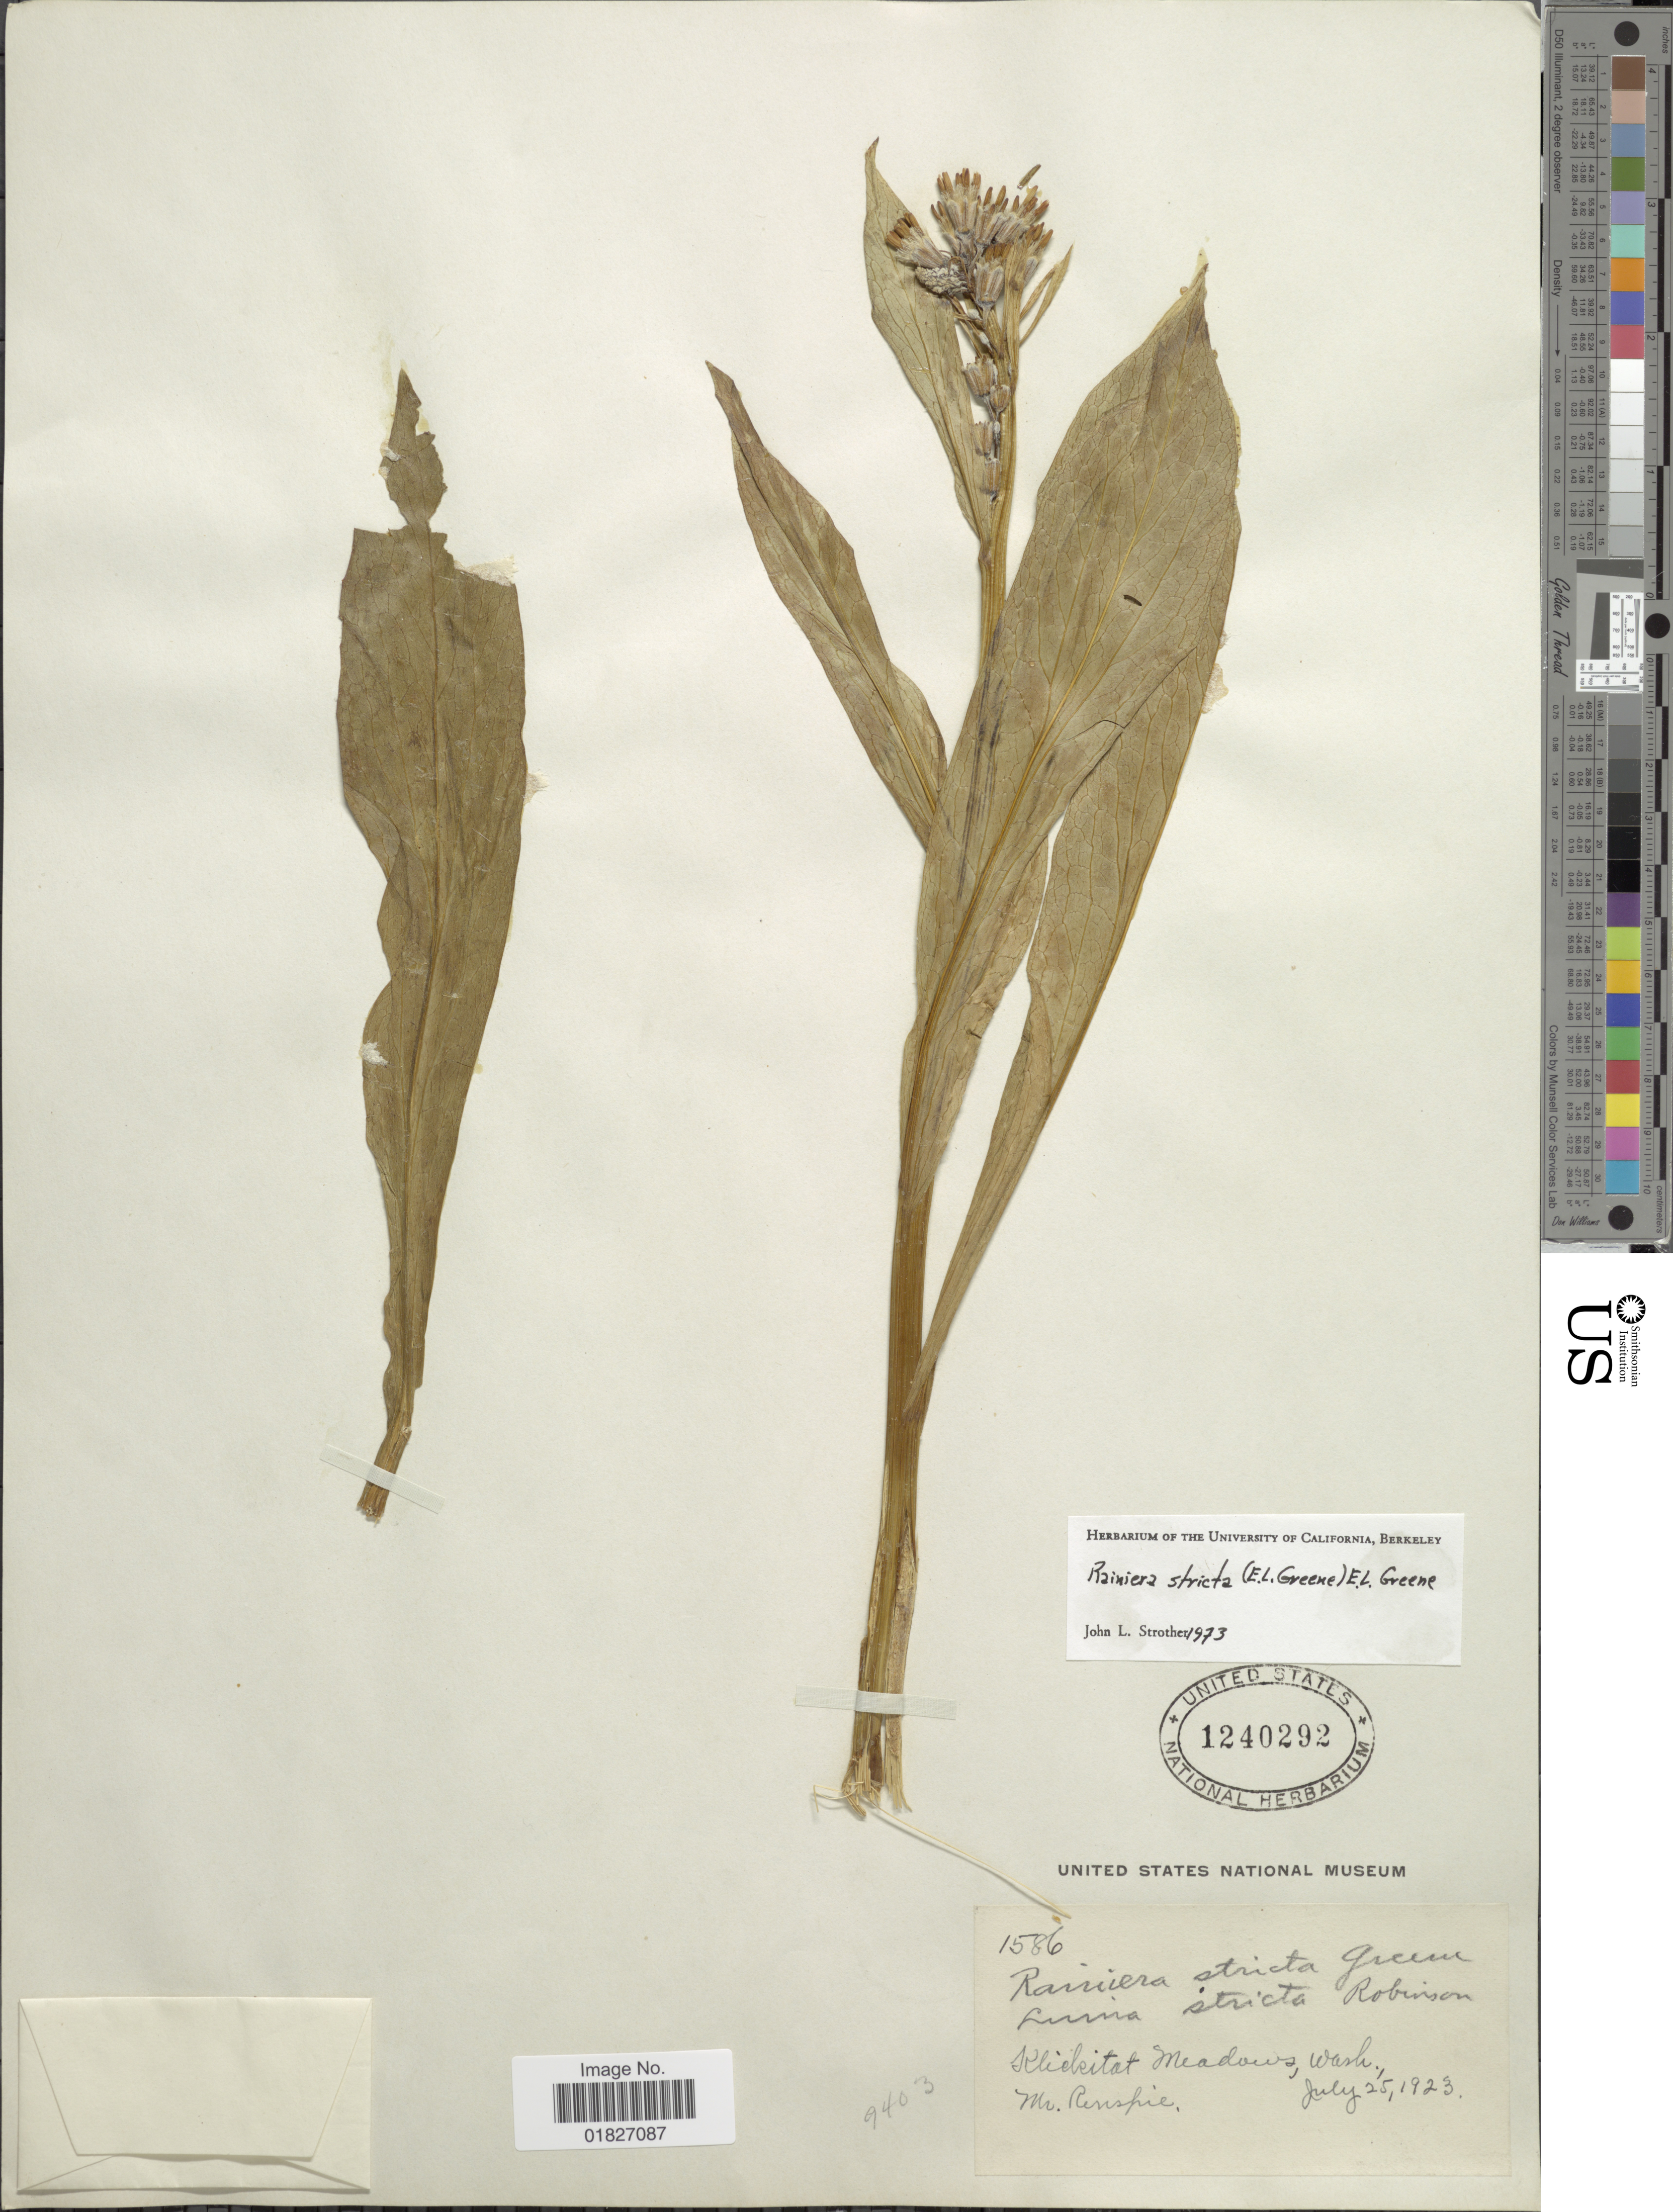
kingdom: Plantae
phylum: Tracheophyta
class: Magnoliopsida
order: Asterales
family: Asteraceae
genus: Prenanthes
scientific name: Prenanthes stricta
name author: Greene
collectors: Renspie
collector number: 1586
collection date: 1923-07-25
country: United States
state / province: Washington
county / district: Klickitat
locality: Klickitat Meadows, Wash.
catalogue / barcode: US 1240292